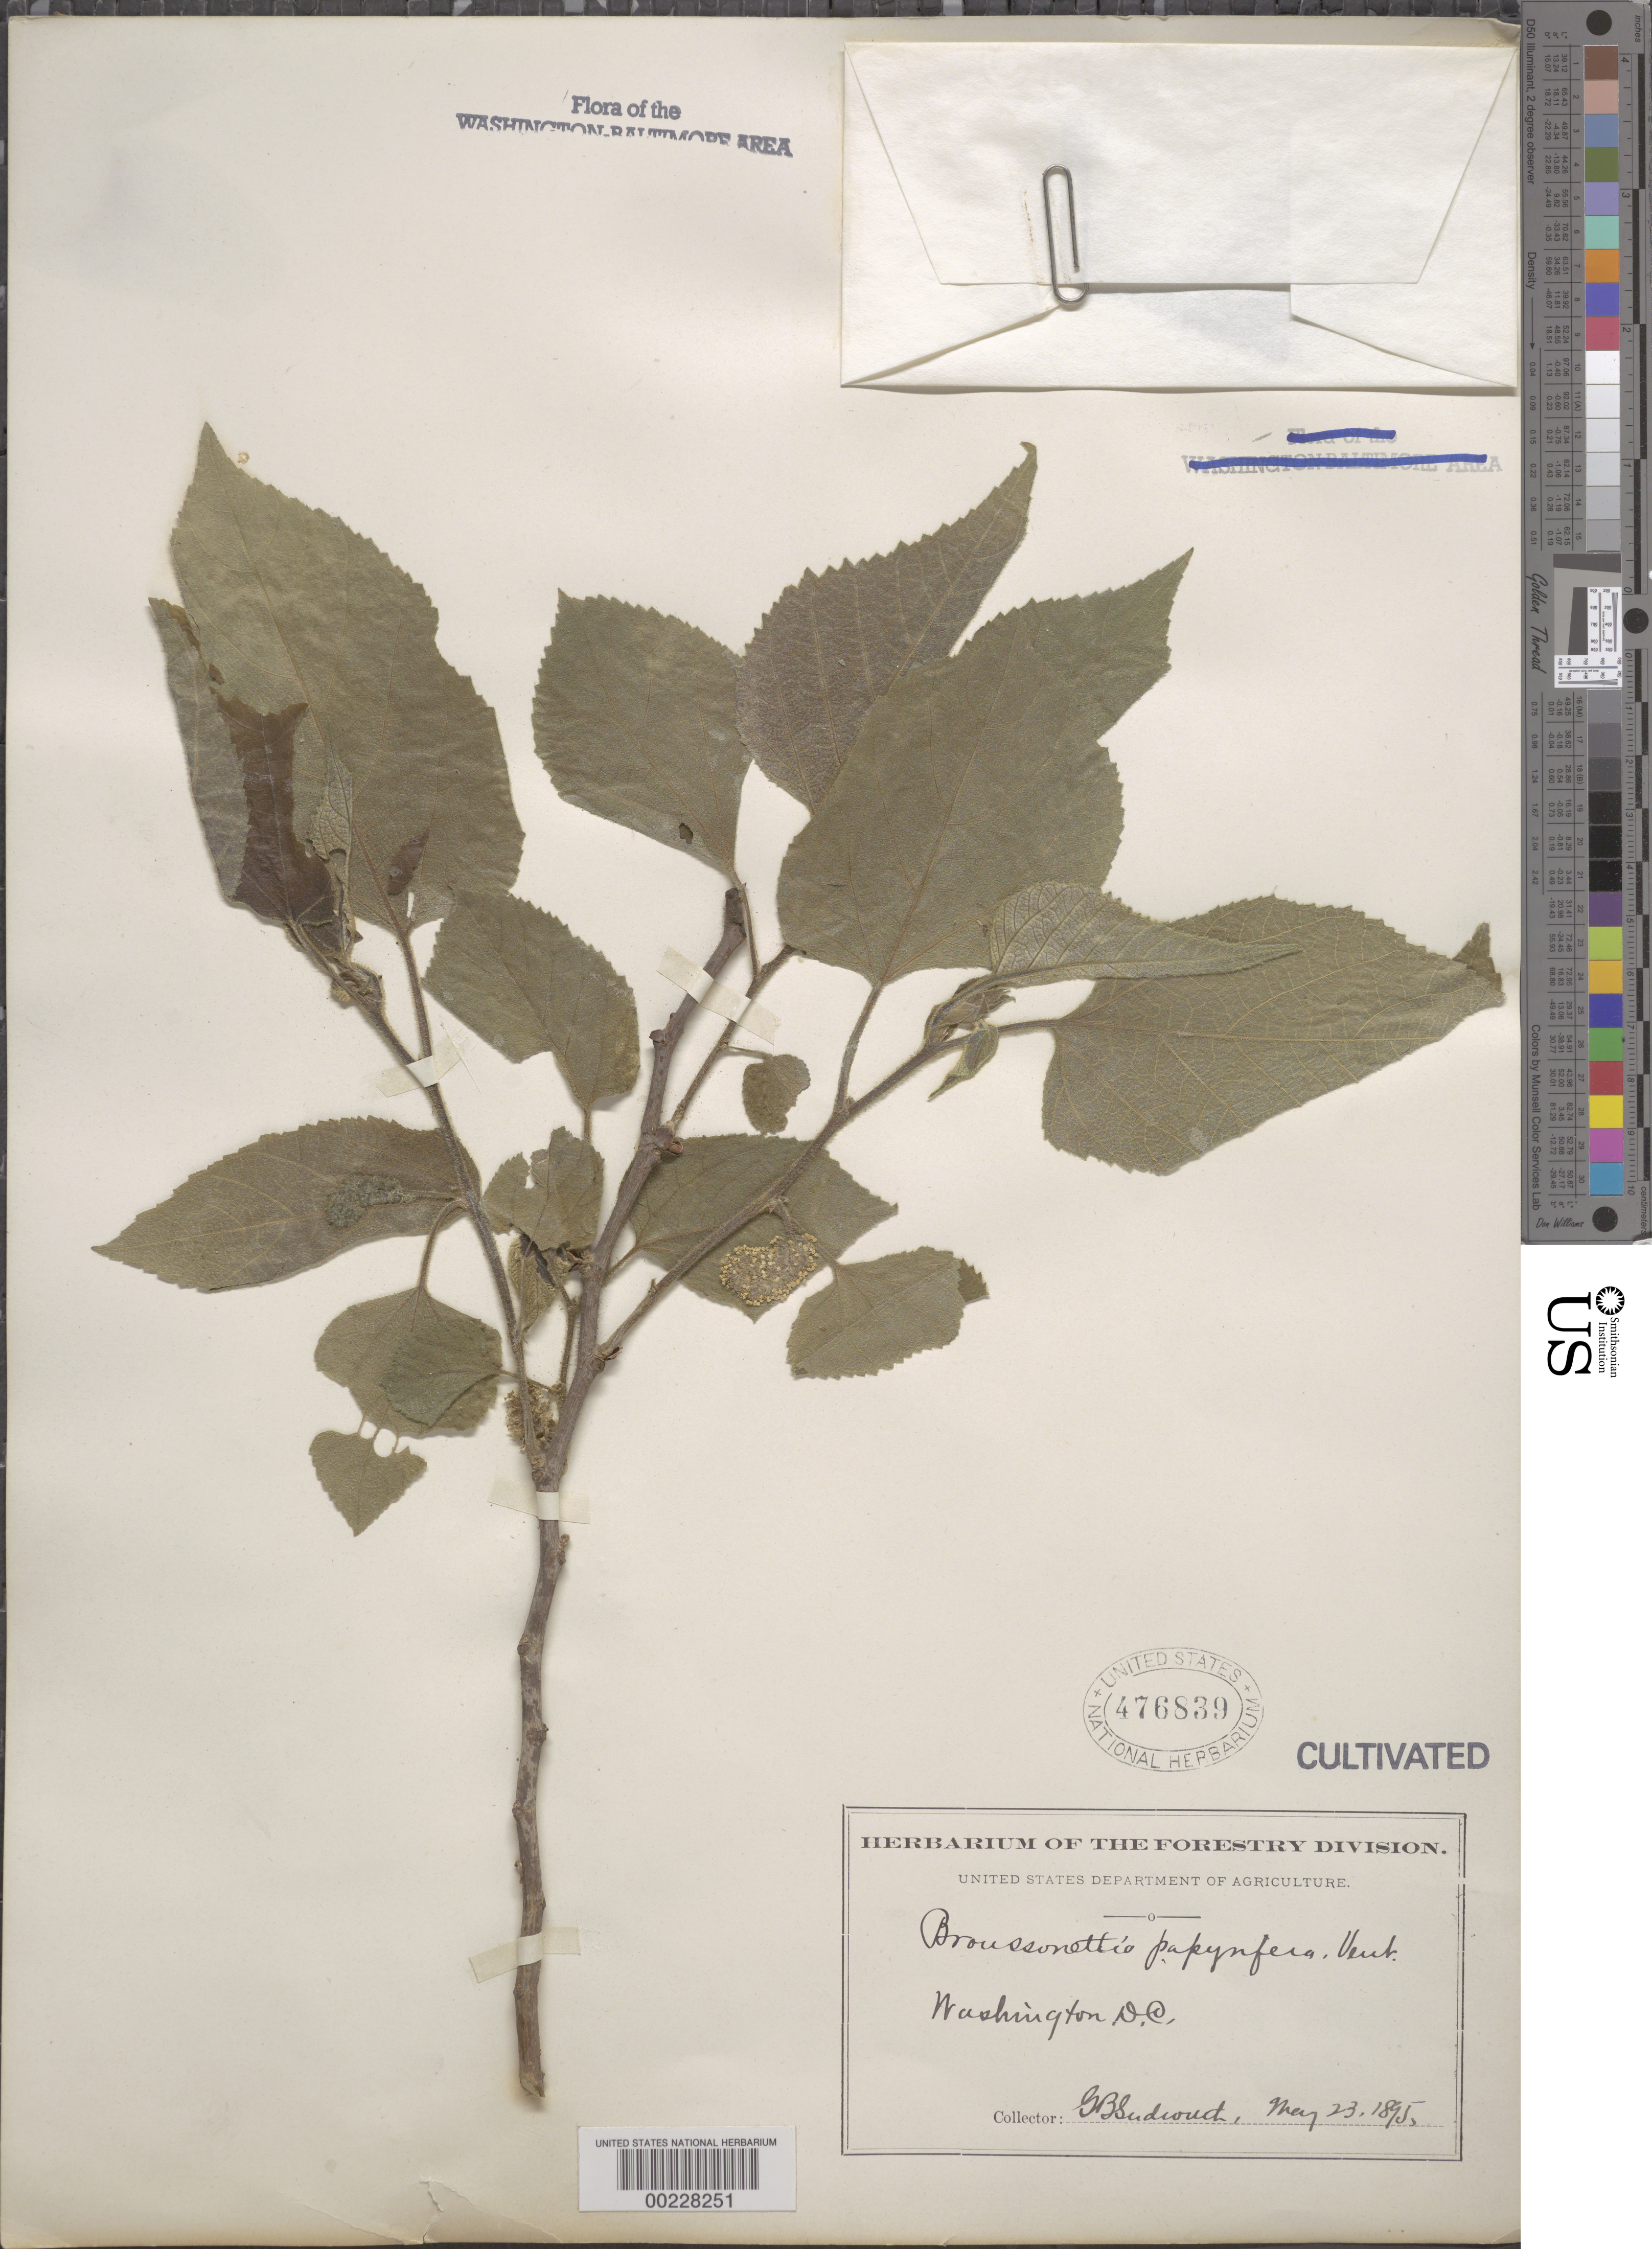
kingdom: Plantae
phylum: Tracheophyta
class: Magnoliopsida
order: Rosales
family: Moraceae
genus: Broussonetia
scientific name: Broussonetia papyrifera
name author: (L.) L'Hér. ex Vent.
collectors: G. B. Sudworth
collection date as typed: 23 May 1895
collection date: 1895-05-23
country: United States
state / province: District of Columbia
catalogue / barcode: US 476839